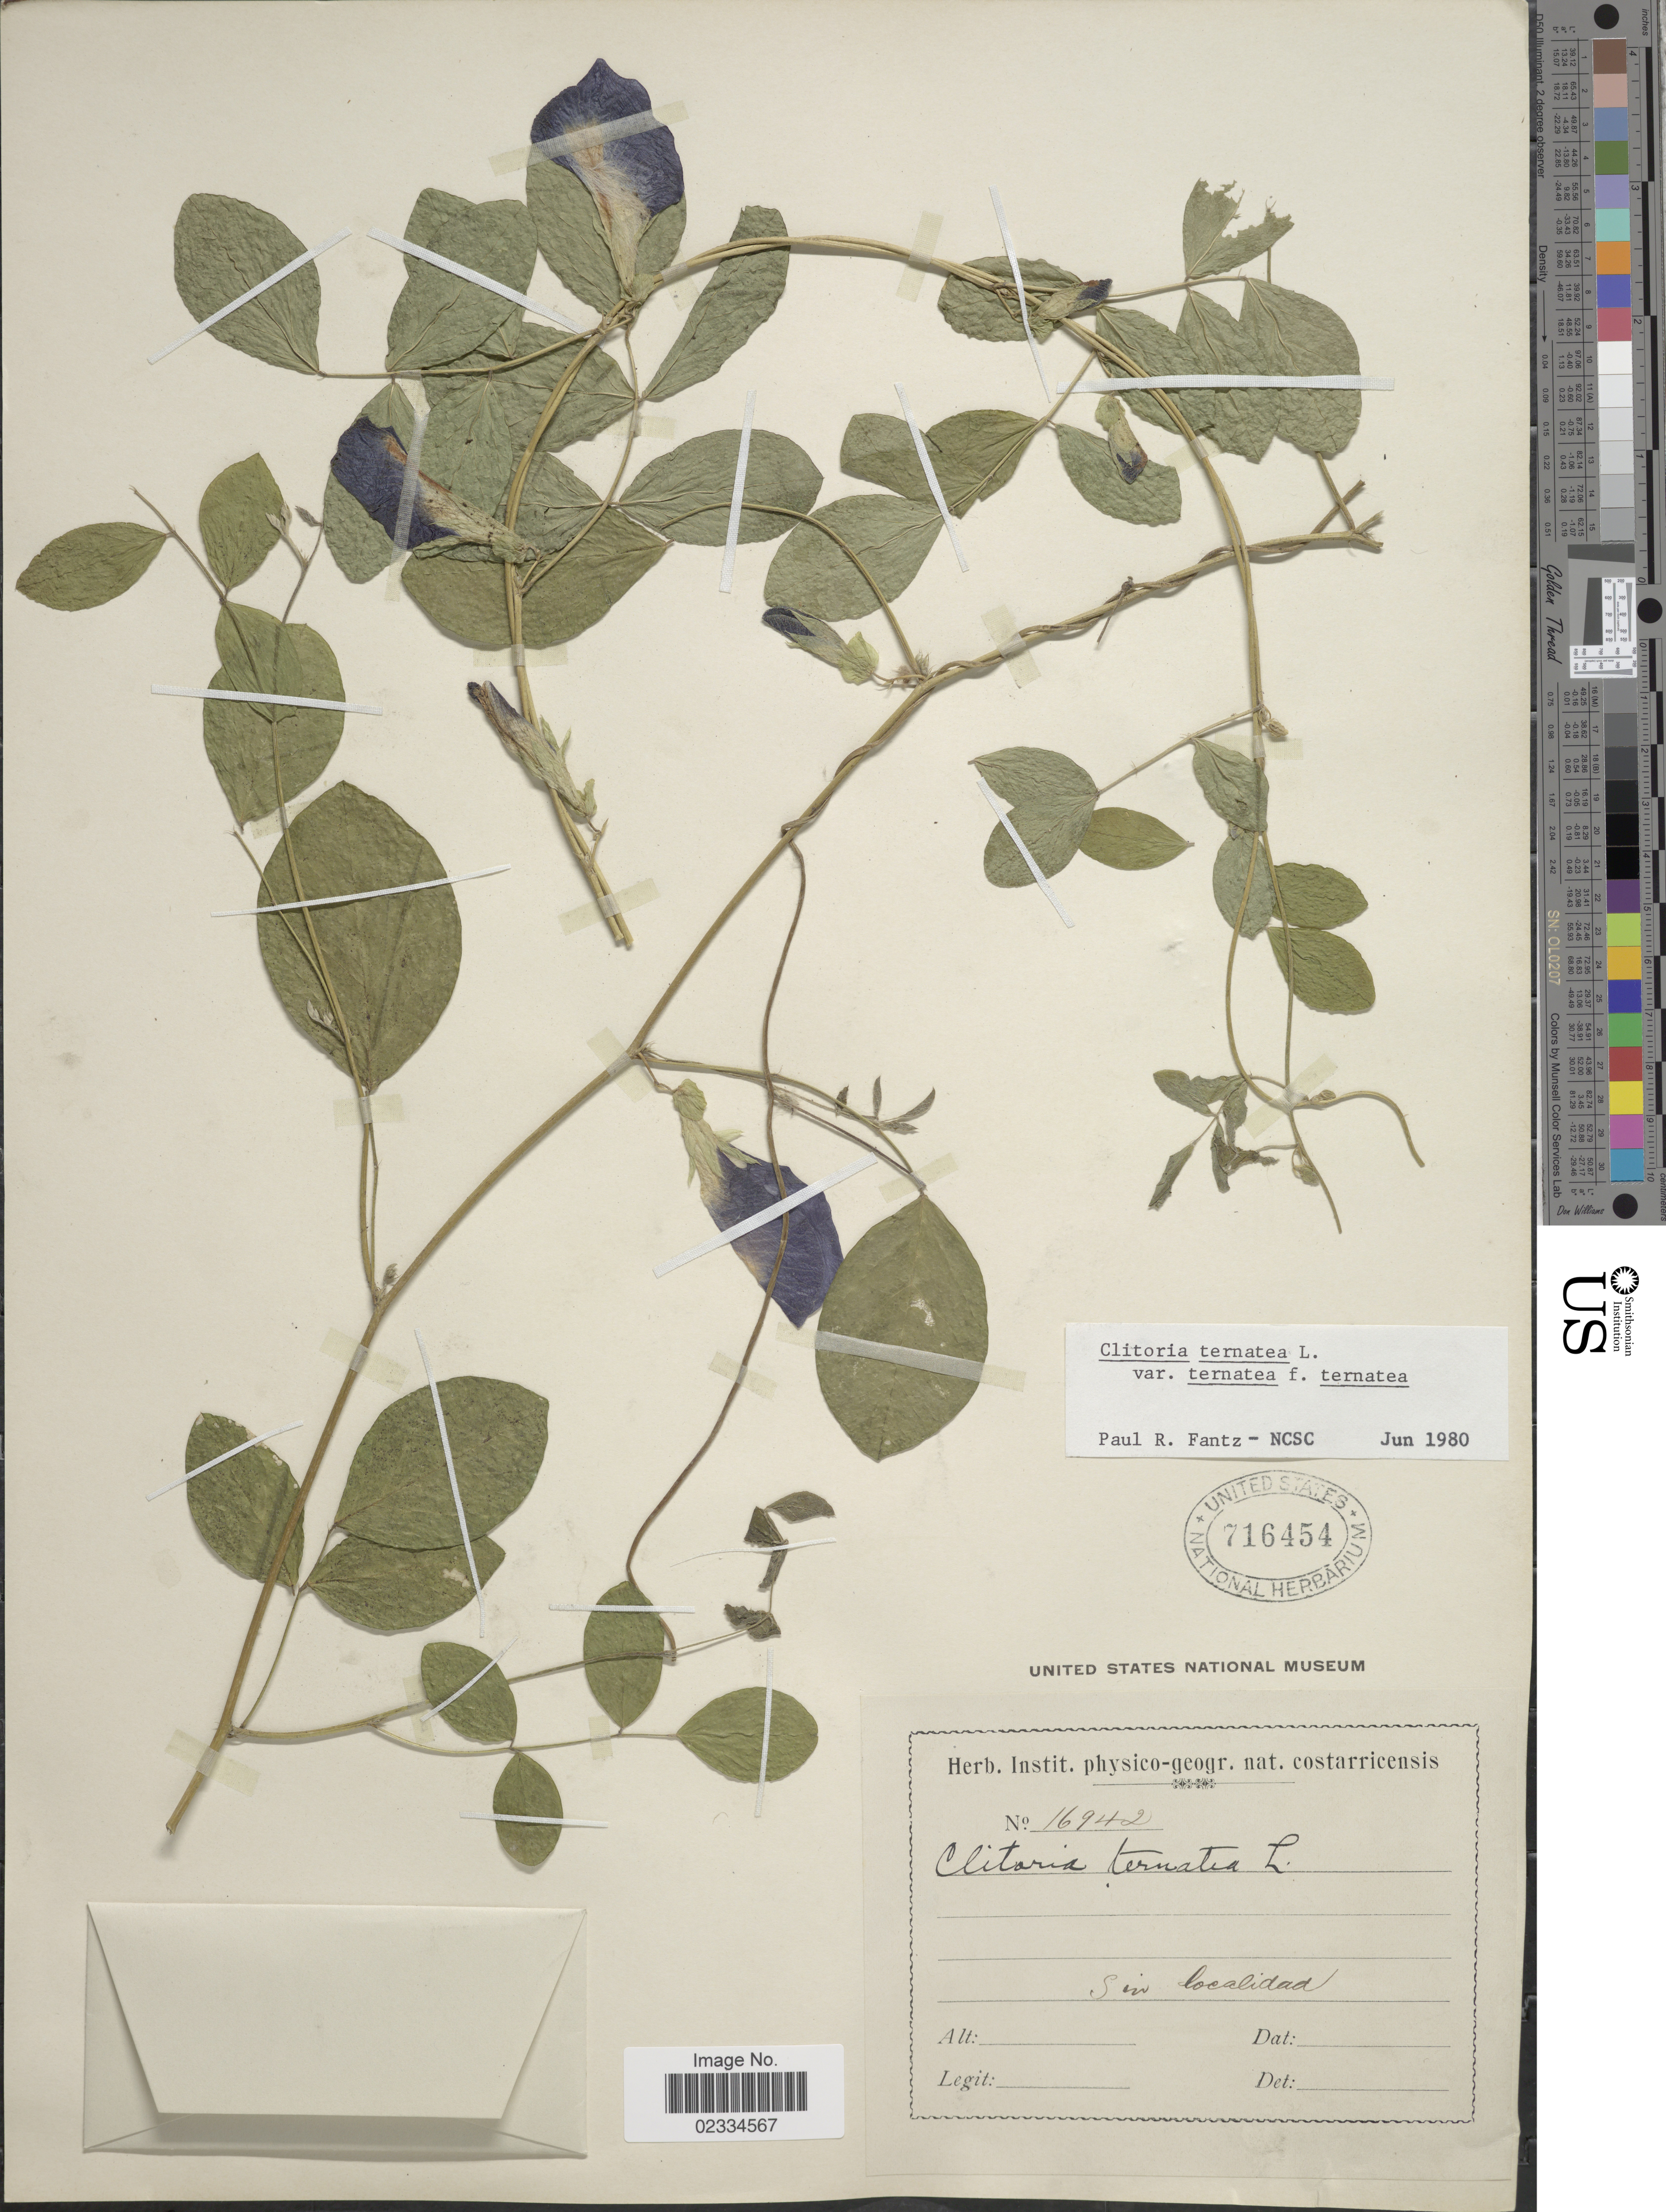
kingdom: Plantae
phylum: Tracheophyta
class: Magnoliopsida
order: Fabales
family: Fabaceae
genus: Clitoria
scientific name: Clitoria ternatea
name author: L.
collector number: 16942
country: Costa Rica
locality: Sin localidad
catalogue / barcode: US 716454